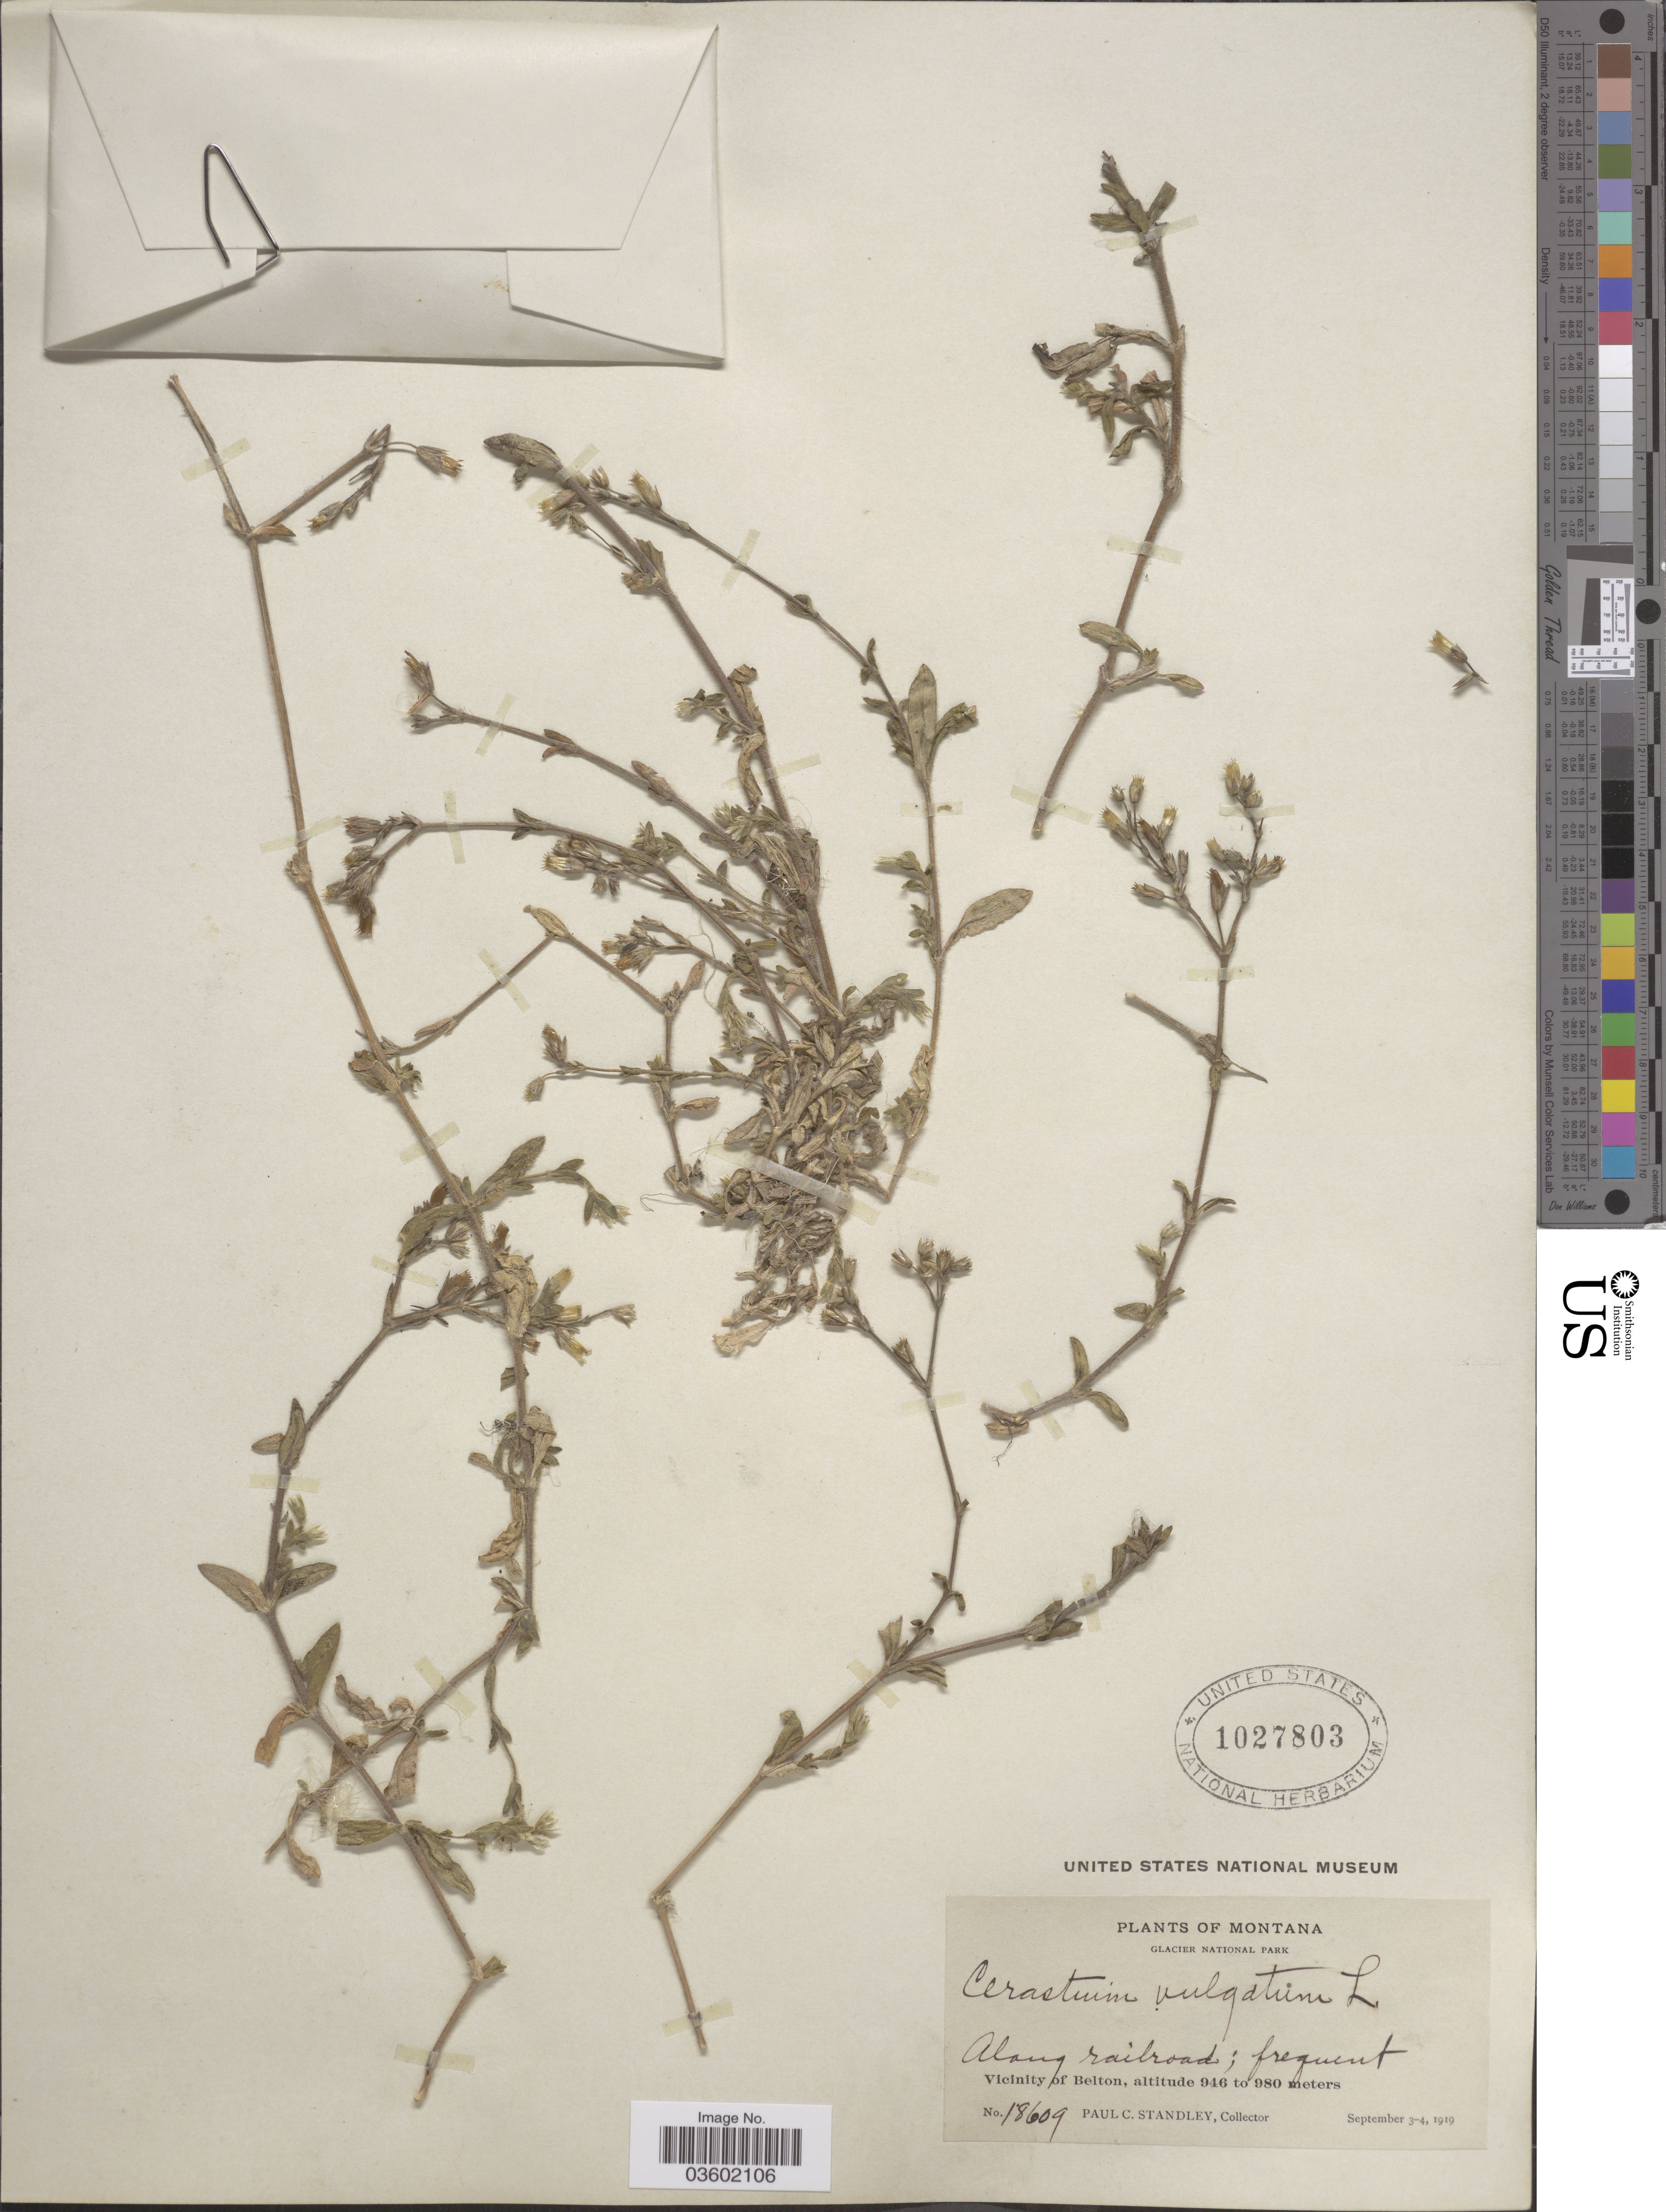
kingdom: Plantae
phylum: Tracheophyta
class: Magnoliopsida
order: Caryophyllales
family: Caryophyllaceae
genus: Cerastium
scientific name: Cerastium vulgatum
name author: L.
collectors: P. C. Standley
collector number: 18609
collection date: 1919-09-03/1919-09-04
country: United States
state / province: Montana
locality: Glacier National Park. Vicinity of Belton.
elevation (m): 946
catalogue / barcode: US 1027803